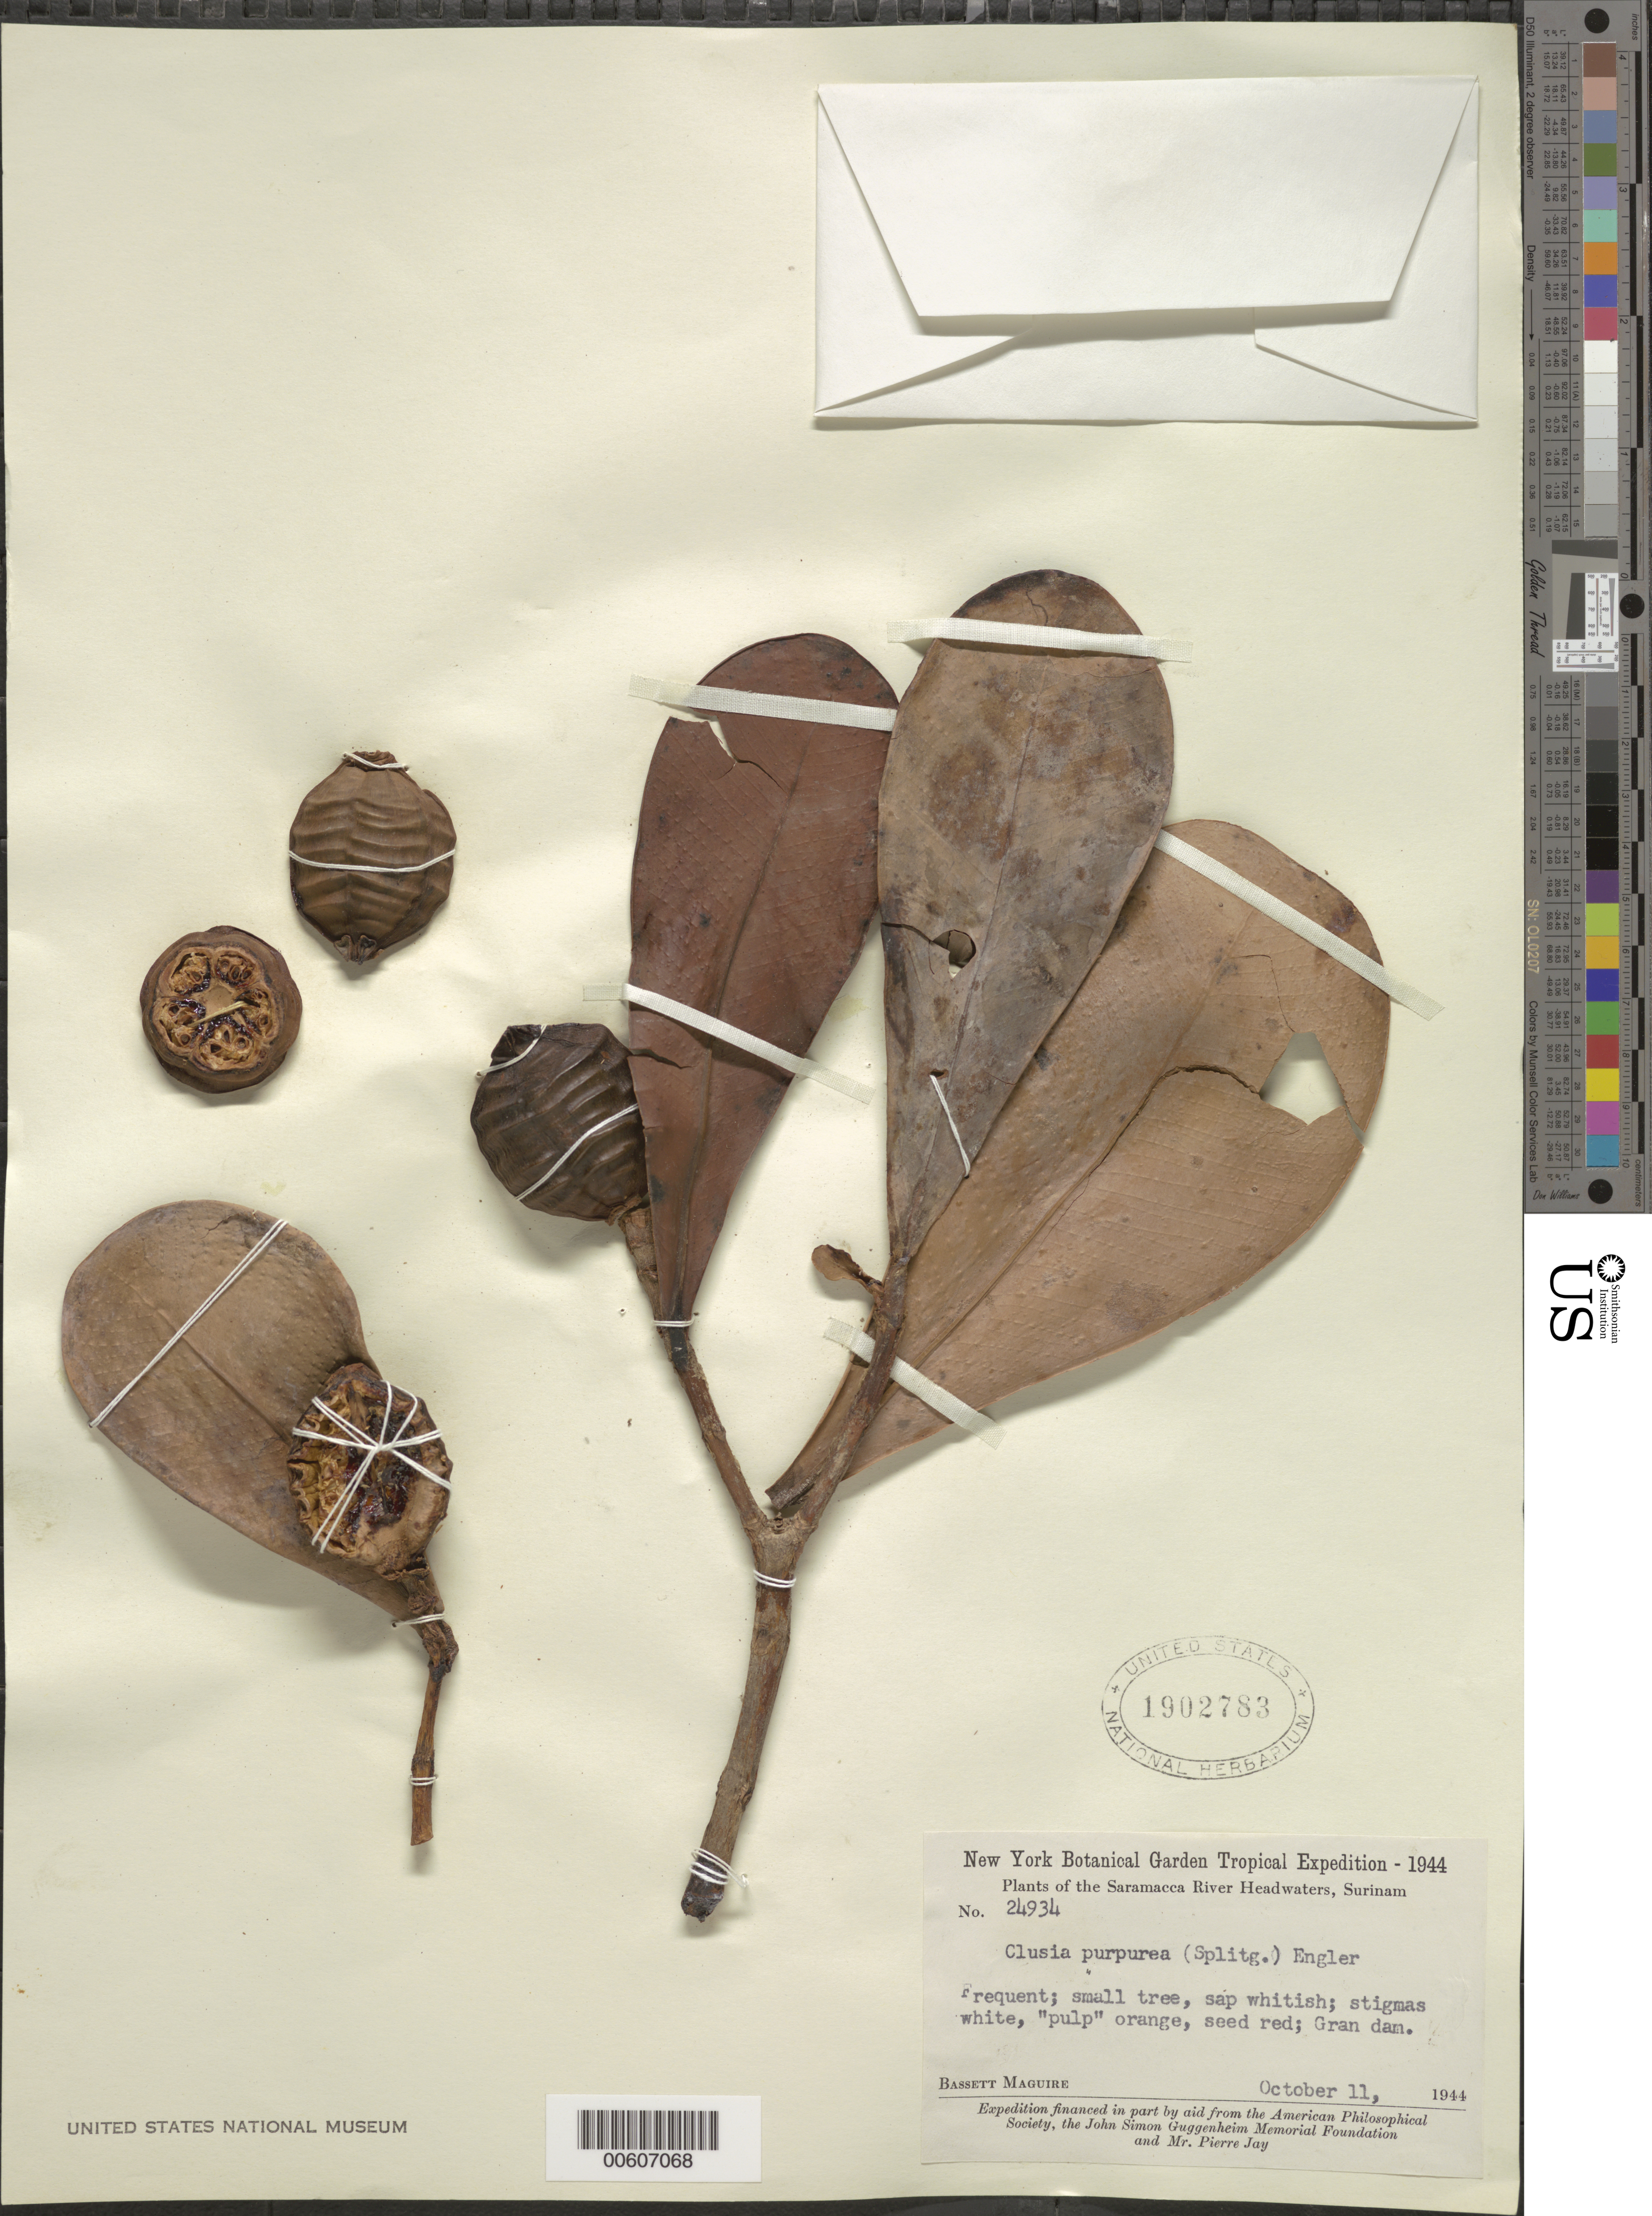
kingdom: Plantae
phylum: Tracheophyta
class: Magnoliopsida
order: Malpighiales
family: Clusiaceae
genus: Clusia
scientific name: Clusia purpurea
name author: (Splitg.) Engl.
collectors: B. Maguire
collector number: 24934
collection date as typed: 11-Oct-44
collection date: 1944-10-11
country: Suriname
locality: Saramacca River Headwaters, Gran Dam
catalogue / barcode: US 1902783